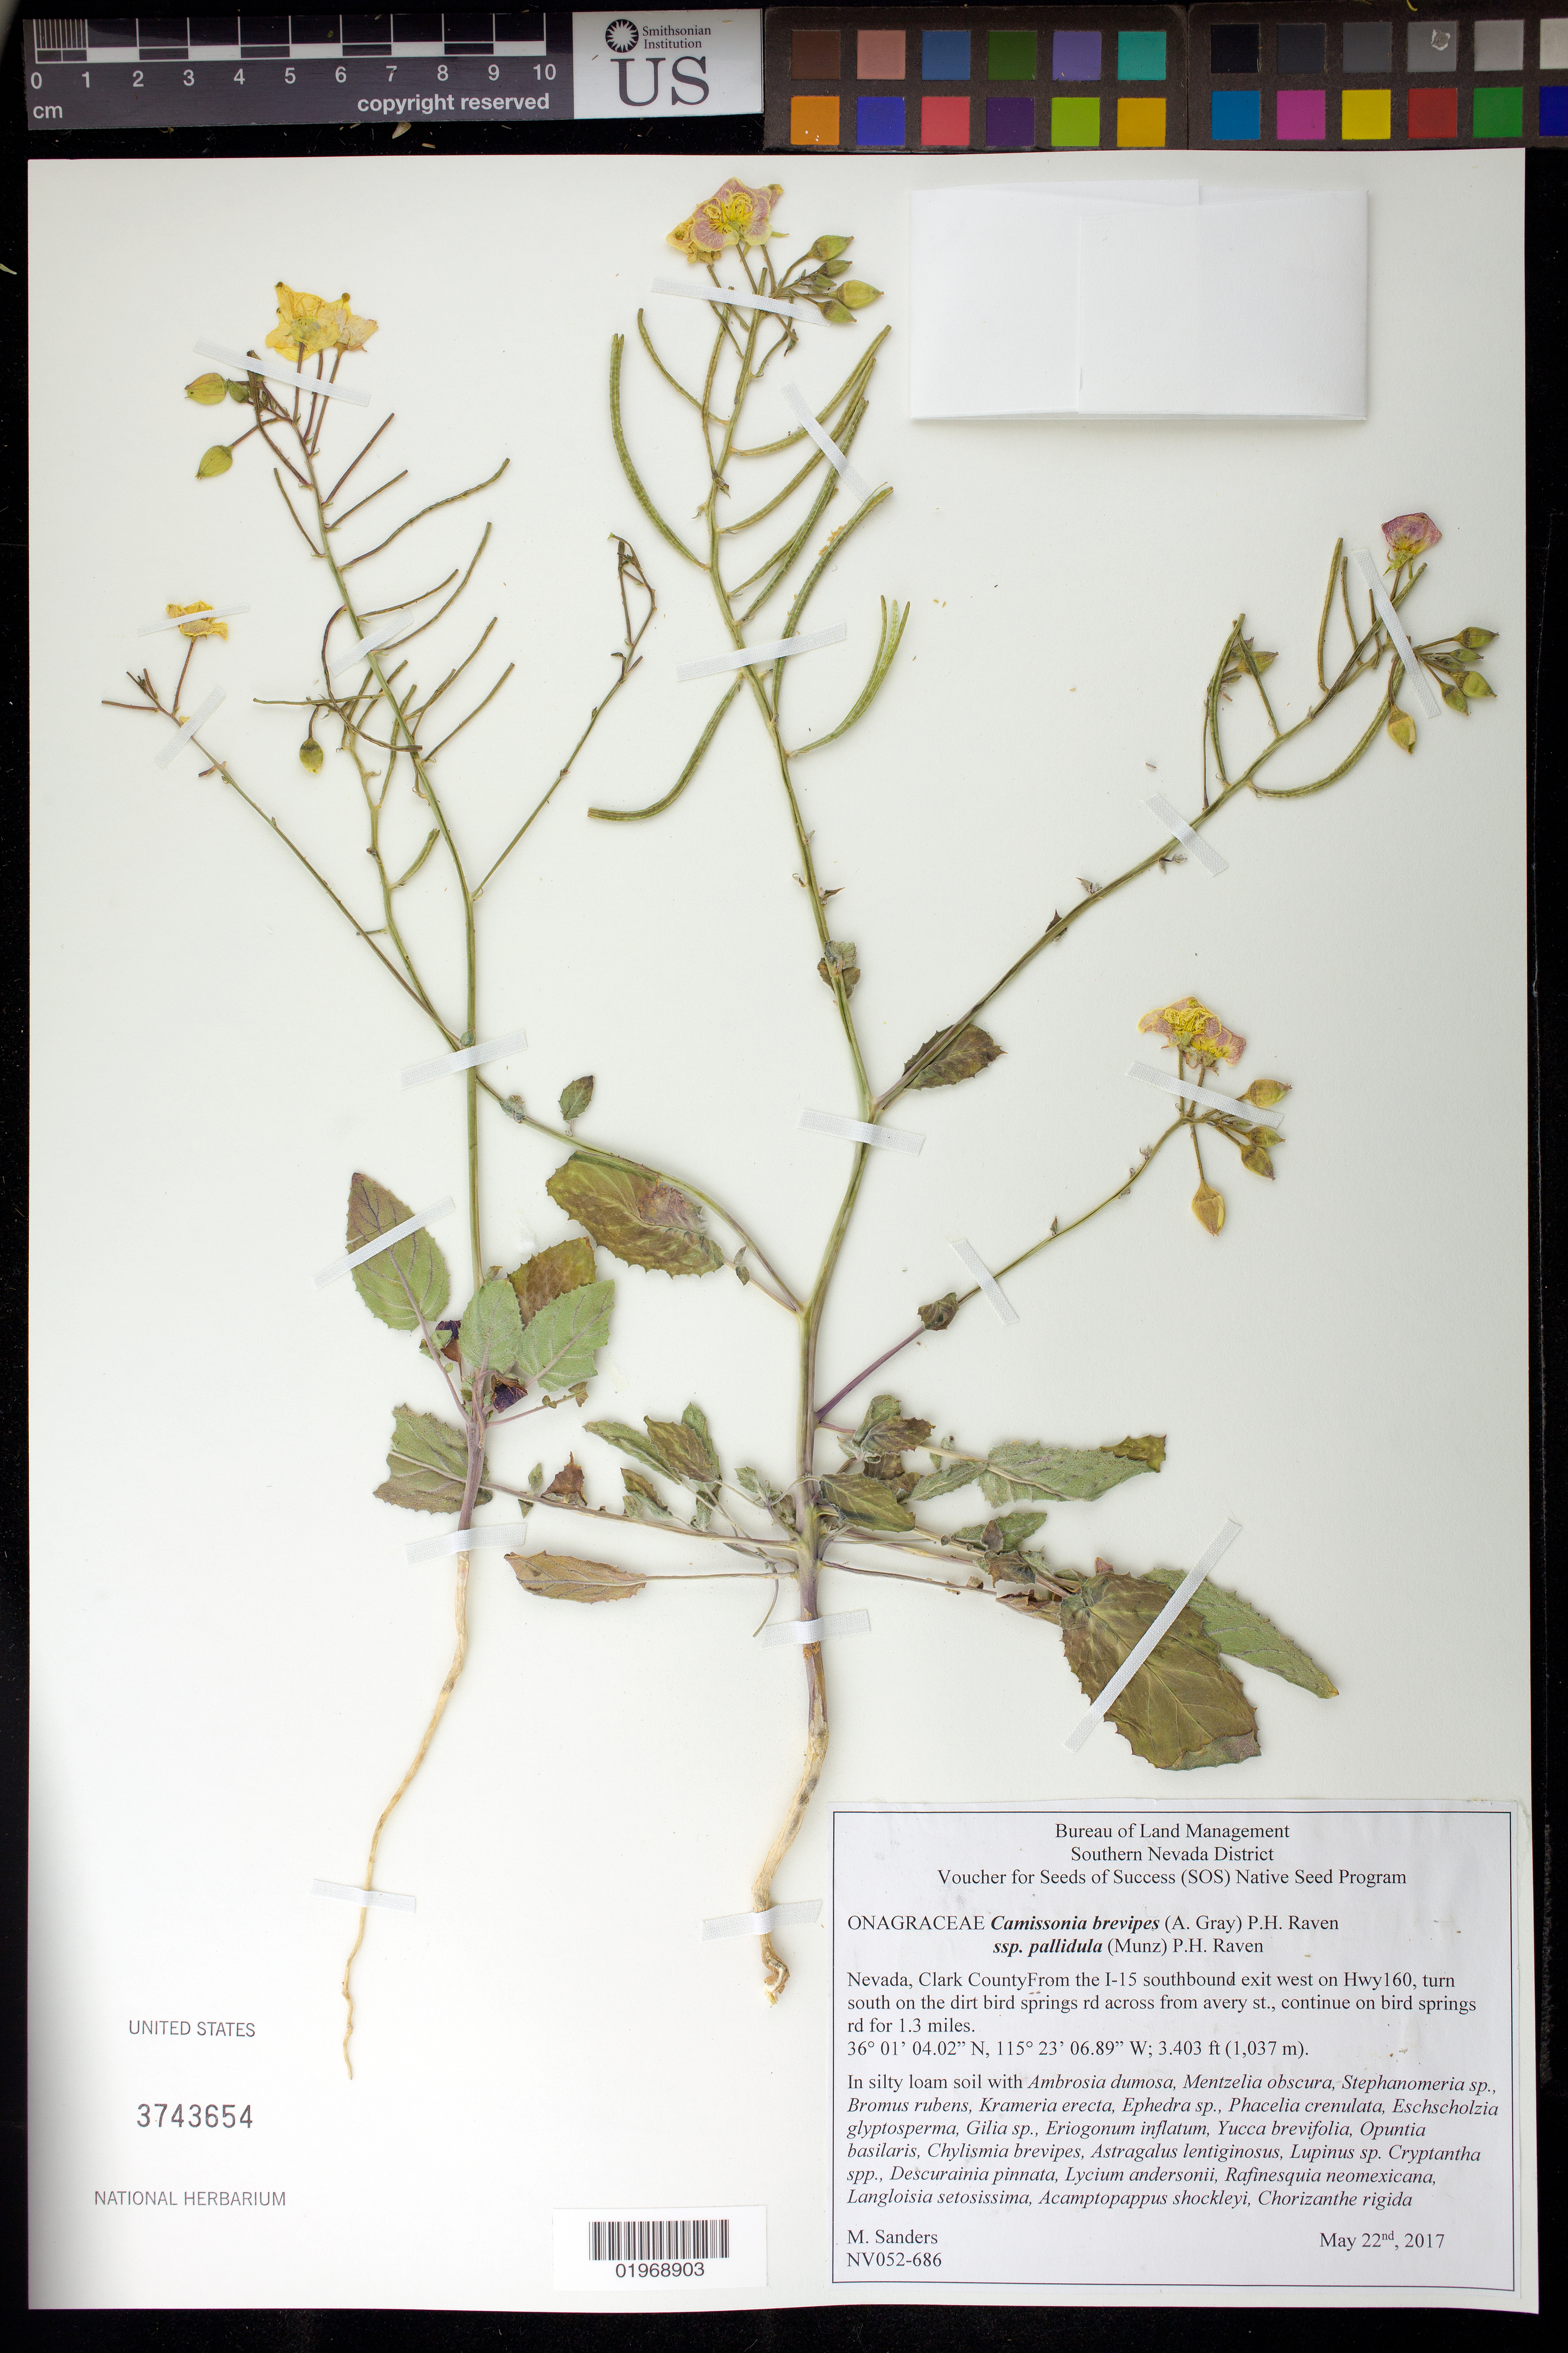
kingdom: Plantae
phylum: Tracheophyta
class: Magnoliopsida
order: Myrtales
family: Onagraceae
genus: Camissonia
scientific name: Camissonia brevipes subsp. pallidula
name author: (Munz) P.H. Raven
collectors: M. Sanders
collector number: NV052-686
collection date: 2017-05-22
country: United States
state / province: Nevada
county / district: Clark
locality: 1.3 miles on Bird springs rd.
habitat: In silty loam soil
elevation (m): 1037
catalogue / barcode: US 3743654